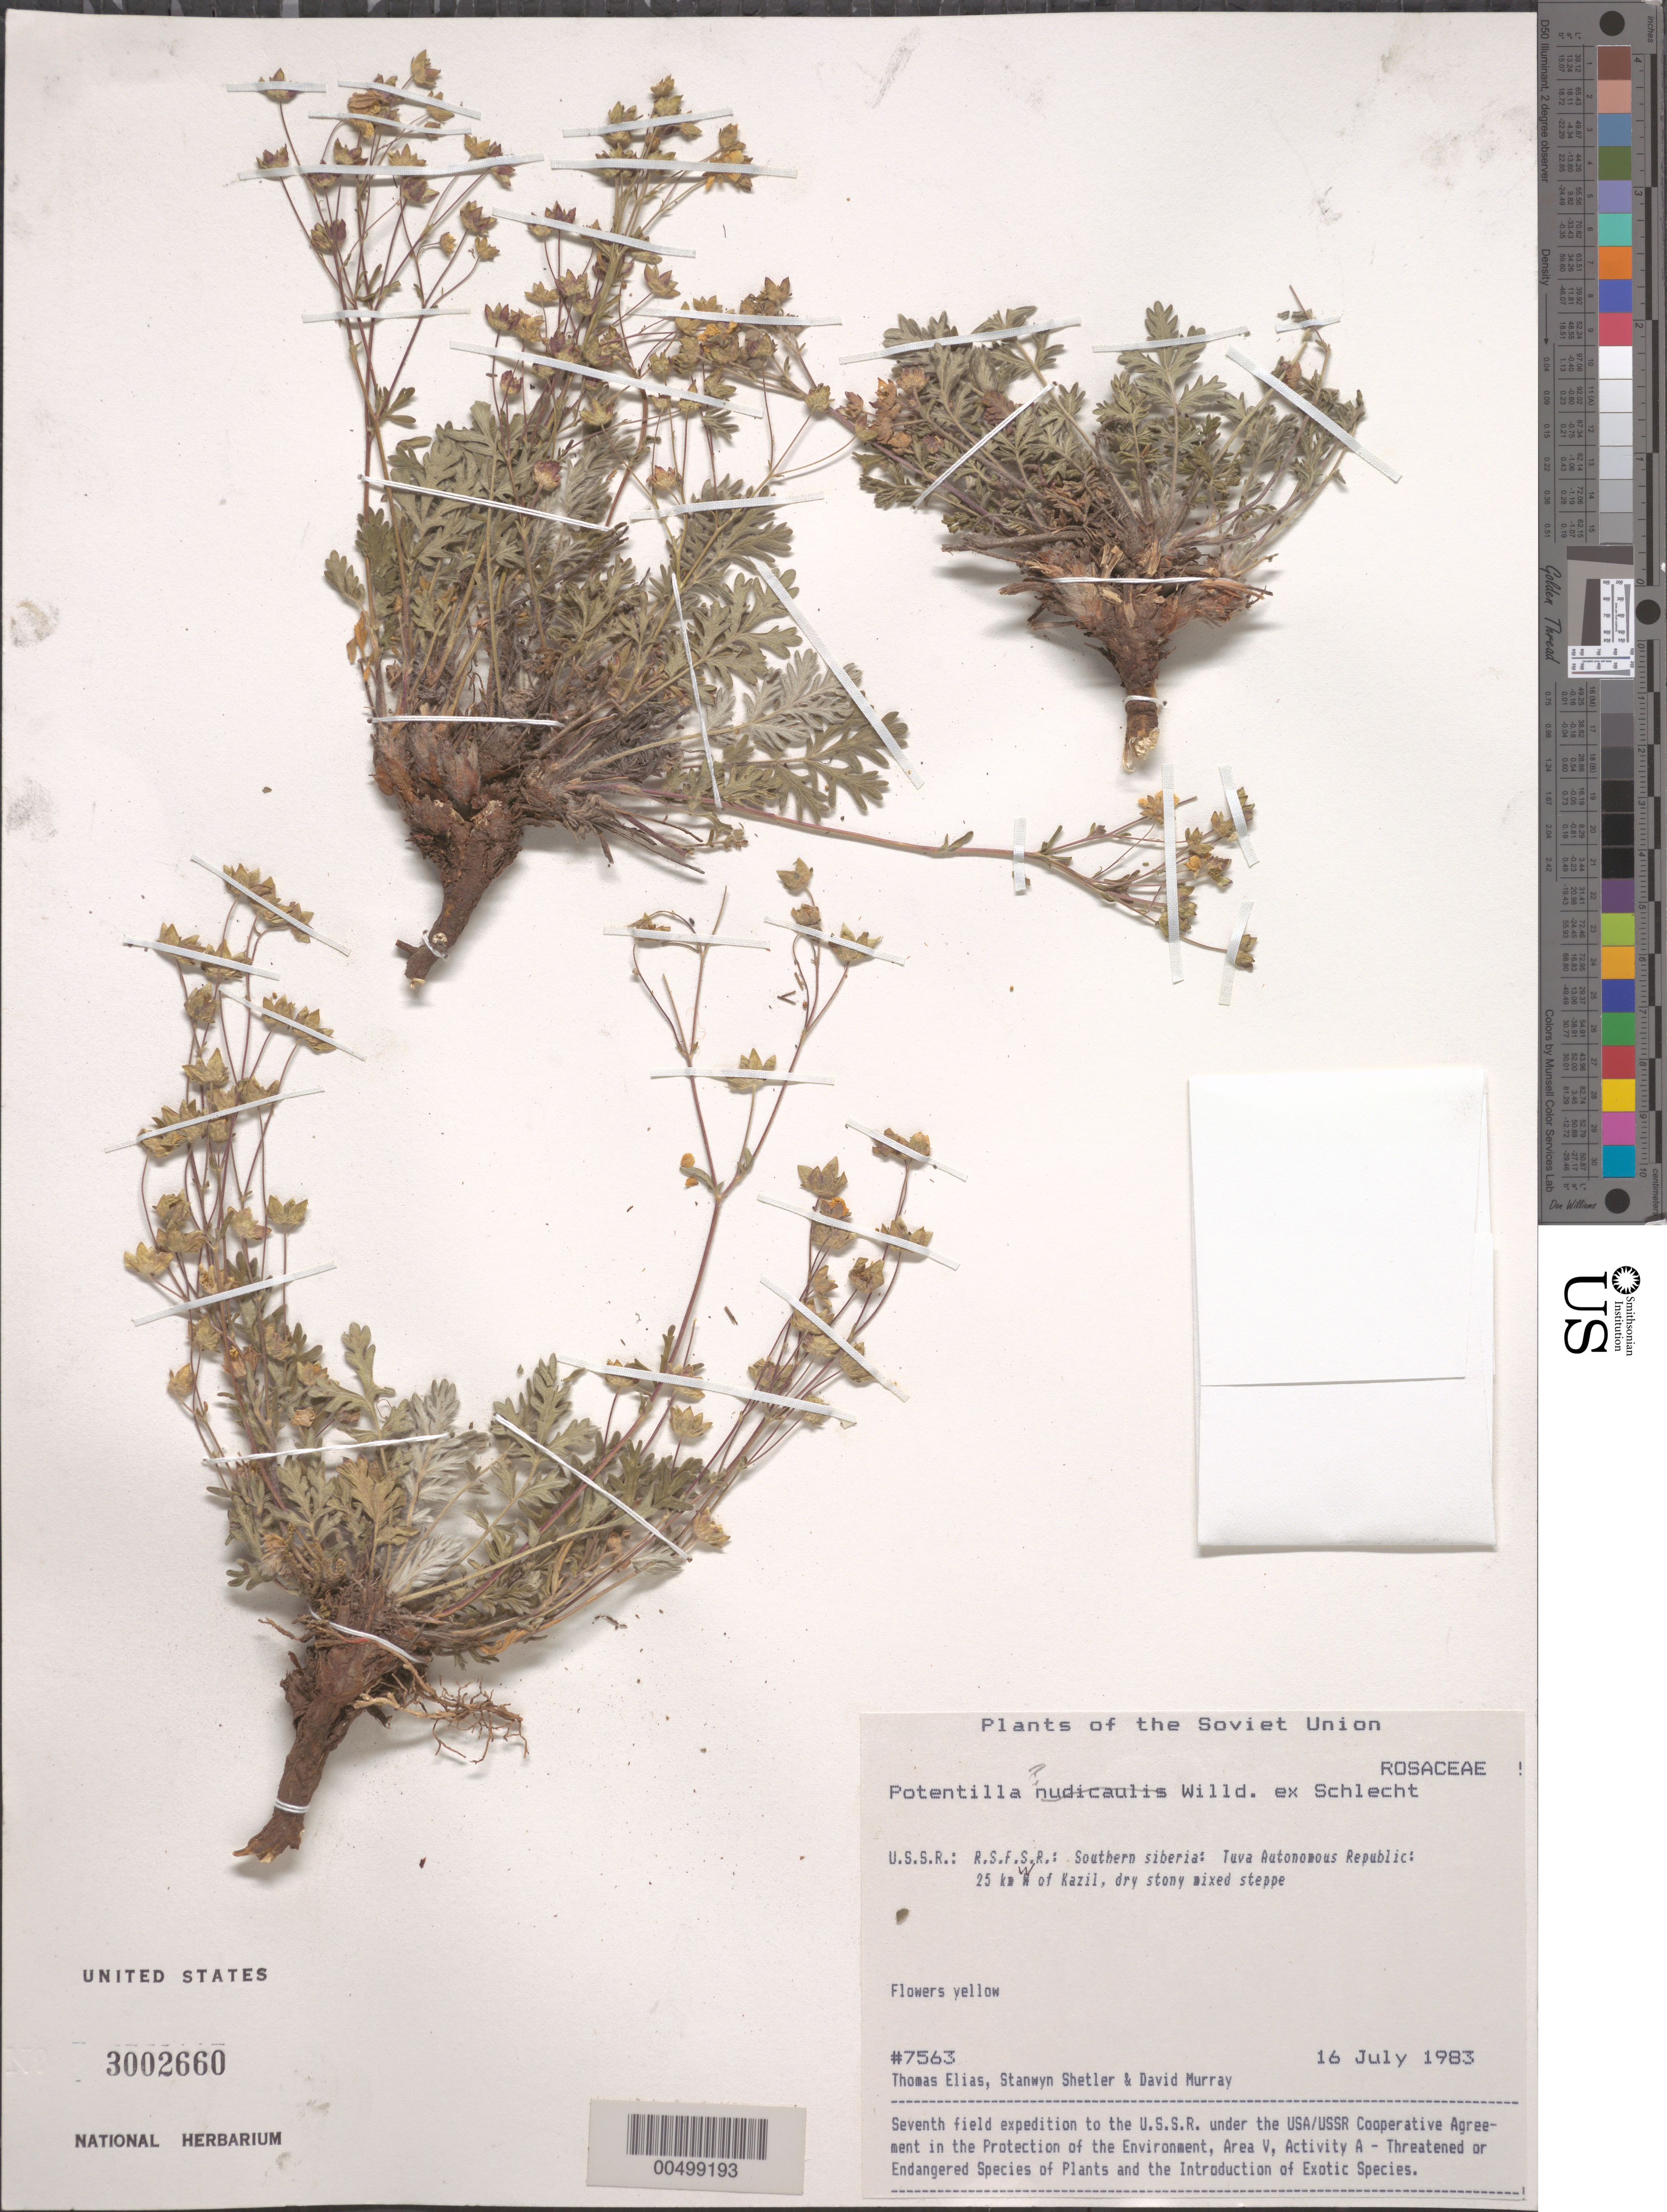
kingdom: Plantae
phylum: Tracheophyta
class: Magnoliopsida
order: Rosales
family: Rosaceae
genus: Potentilla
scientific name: Potentilla nudicaulis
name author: Willd. ex Schltdl.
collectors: T. Elias, S. Shetler & D. F. Murray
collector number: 7563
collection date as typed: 16 Jul 1983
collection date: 1983-07-16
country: Russian Federation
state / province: Tuva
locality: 25 km W of Kazil [Kyzyl]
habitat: dry stony mixed steppe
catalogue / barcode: US 3002660